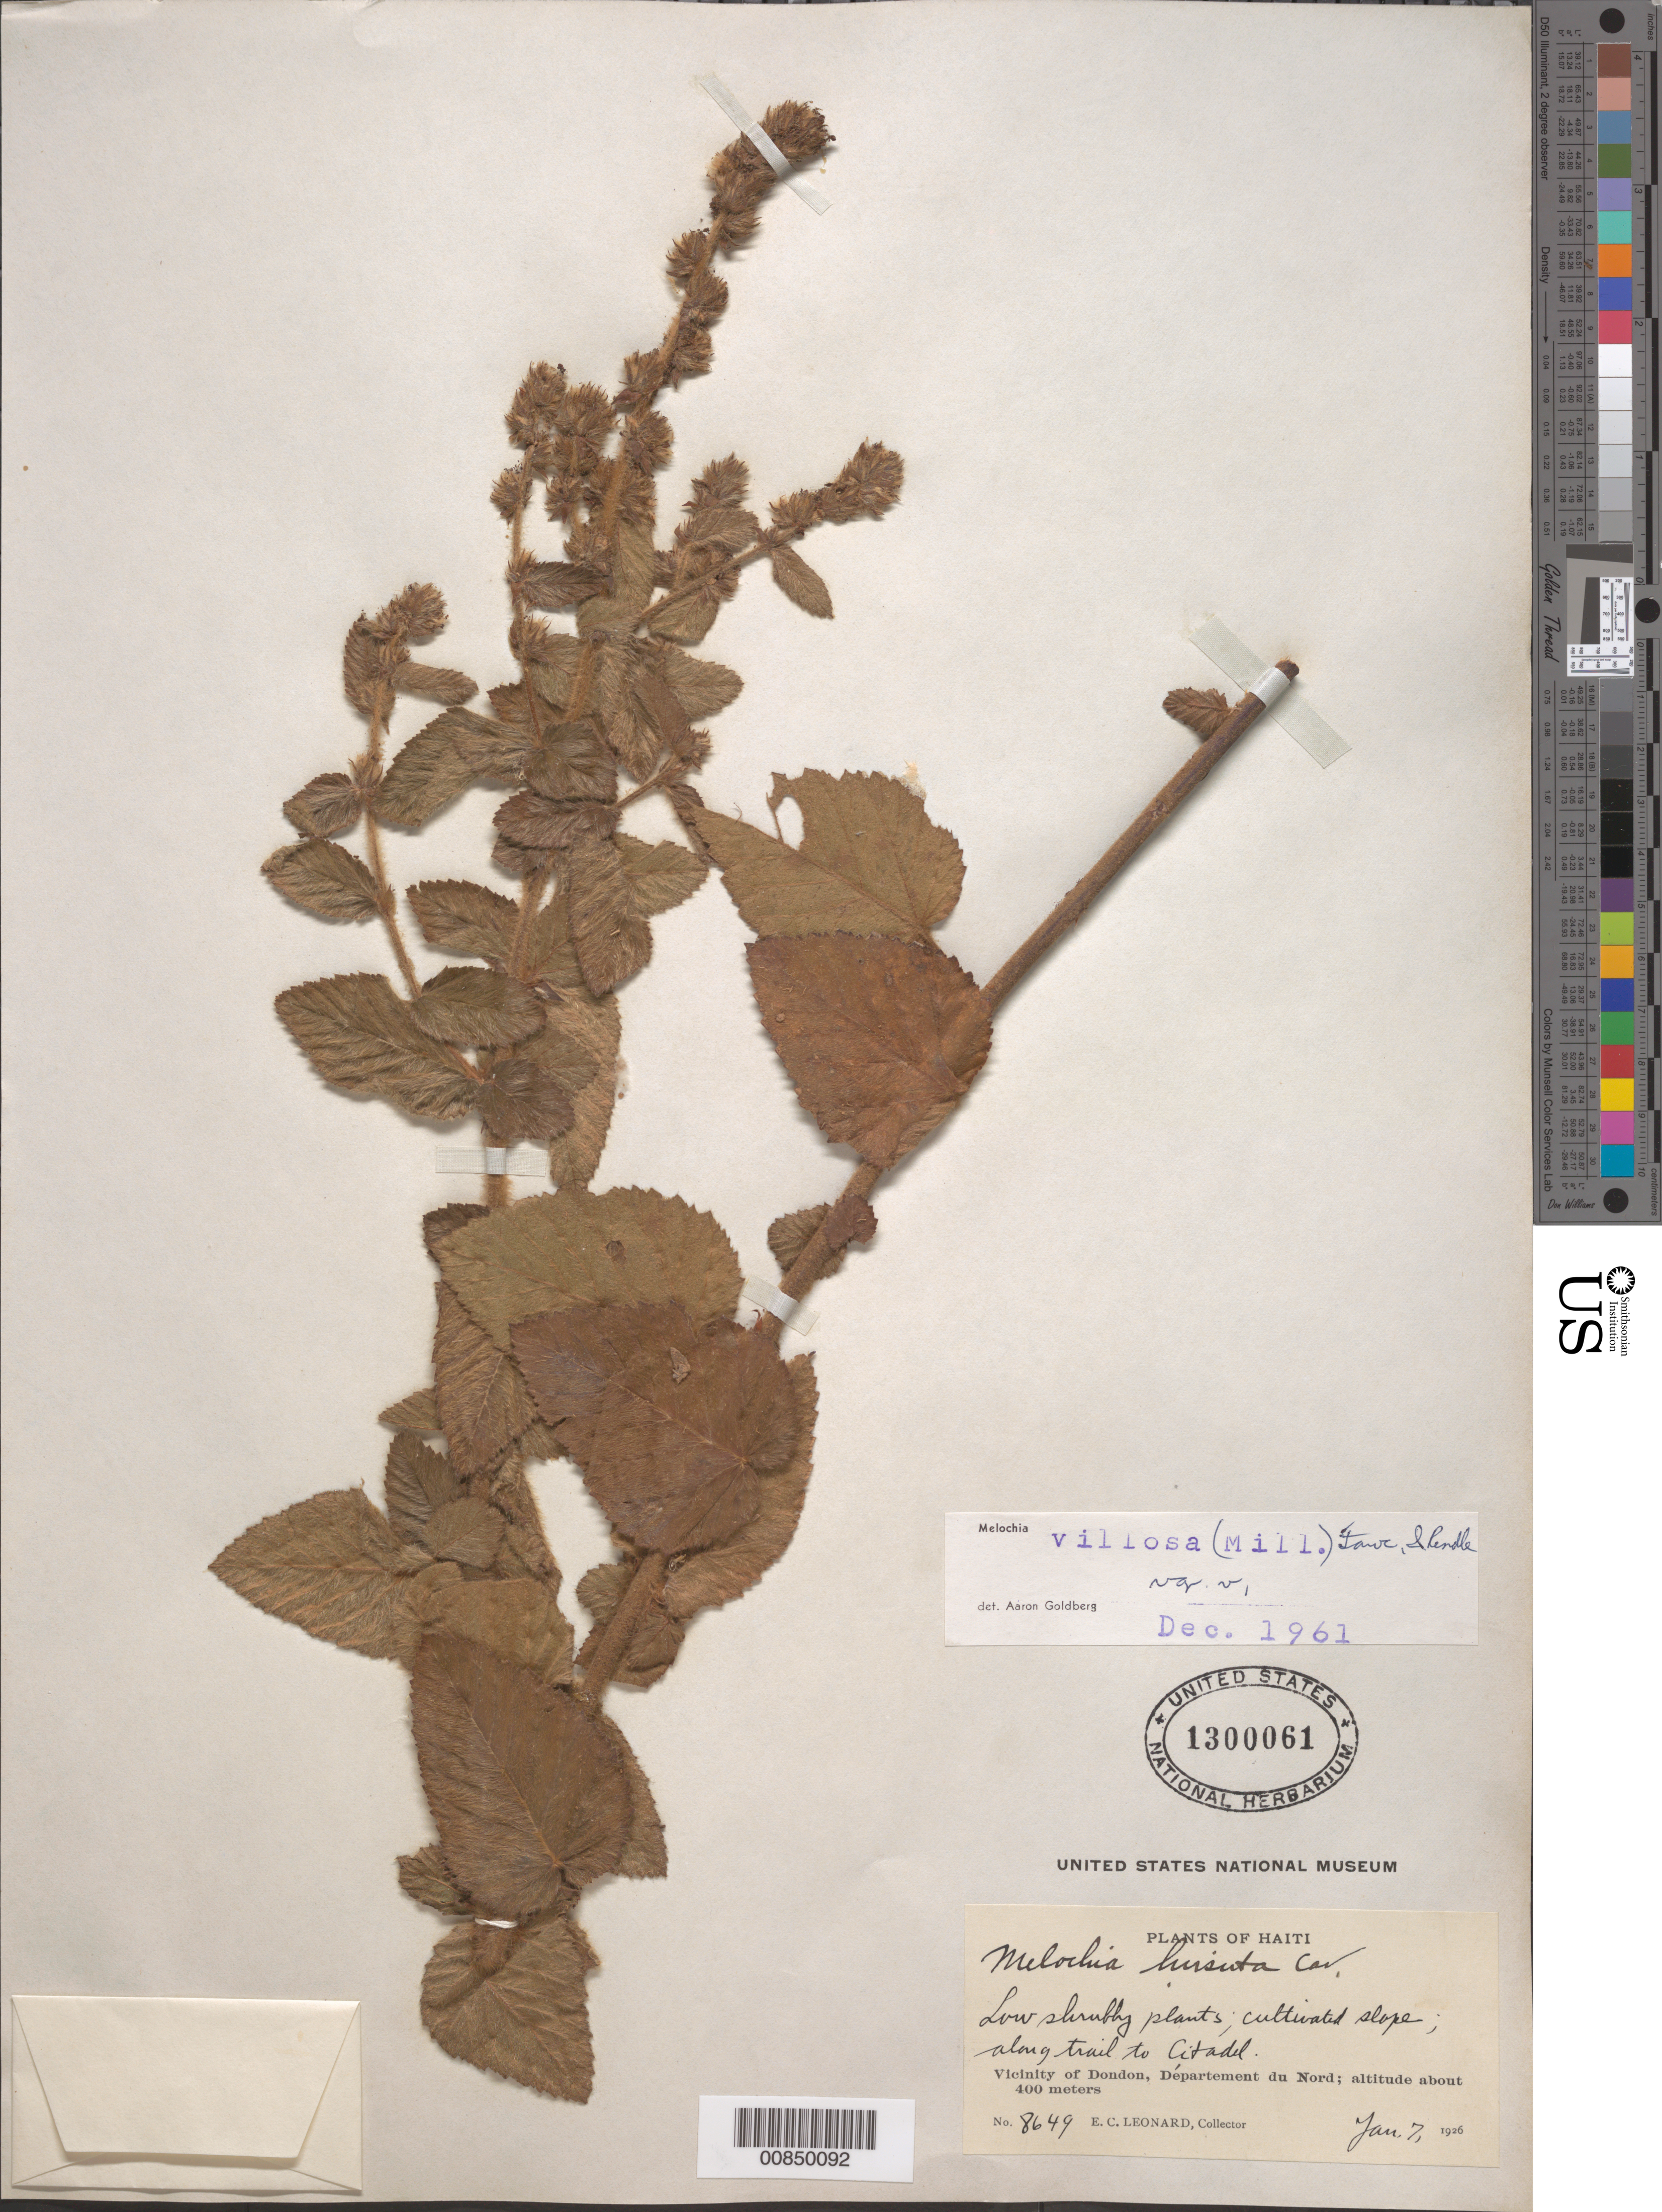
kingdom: Plantae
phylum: Tracheophyta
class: Magnoliopsida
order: Malvales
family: Malvaceae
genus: Melochia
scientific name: Melochia spicata var. spicata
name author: (L.) Fryxell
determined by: Dorr, L. J., (BOT), Smithsonian Institution - National Museum of Natural History (UNITED STATES)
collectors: E. C. Leonard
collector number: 8649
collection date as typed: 07 Jan 1926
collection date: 1926-01-07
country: Haiti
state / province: Nord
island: Hispaniola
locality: Vicinity of Dondon, along trail to Citadel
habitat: Cultivated slope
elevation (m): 400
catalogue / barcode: US 1300061